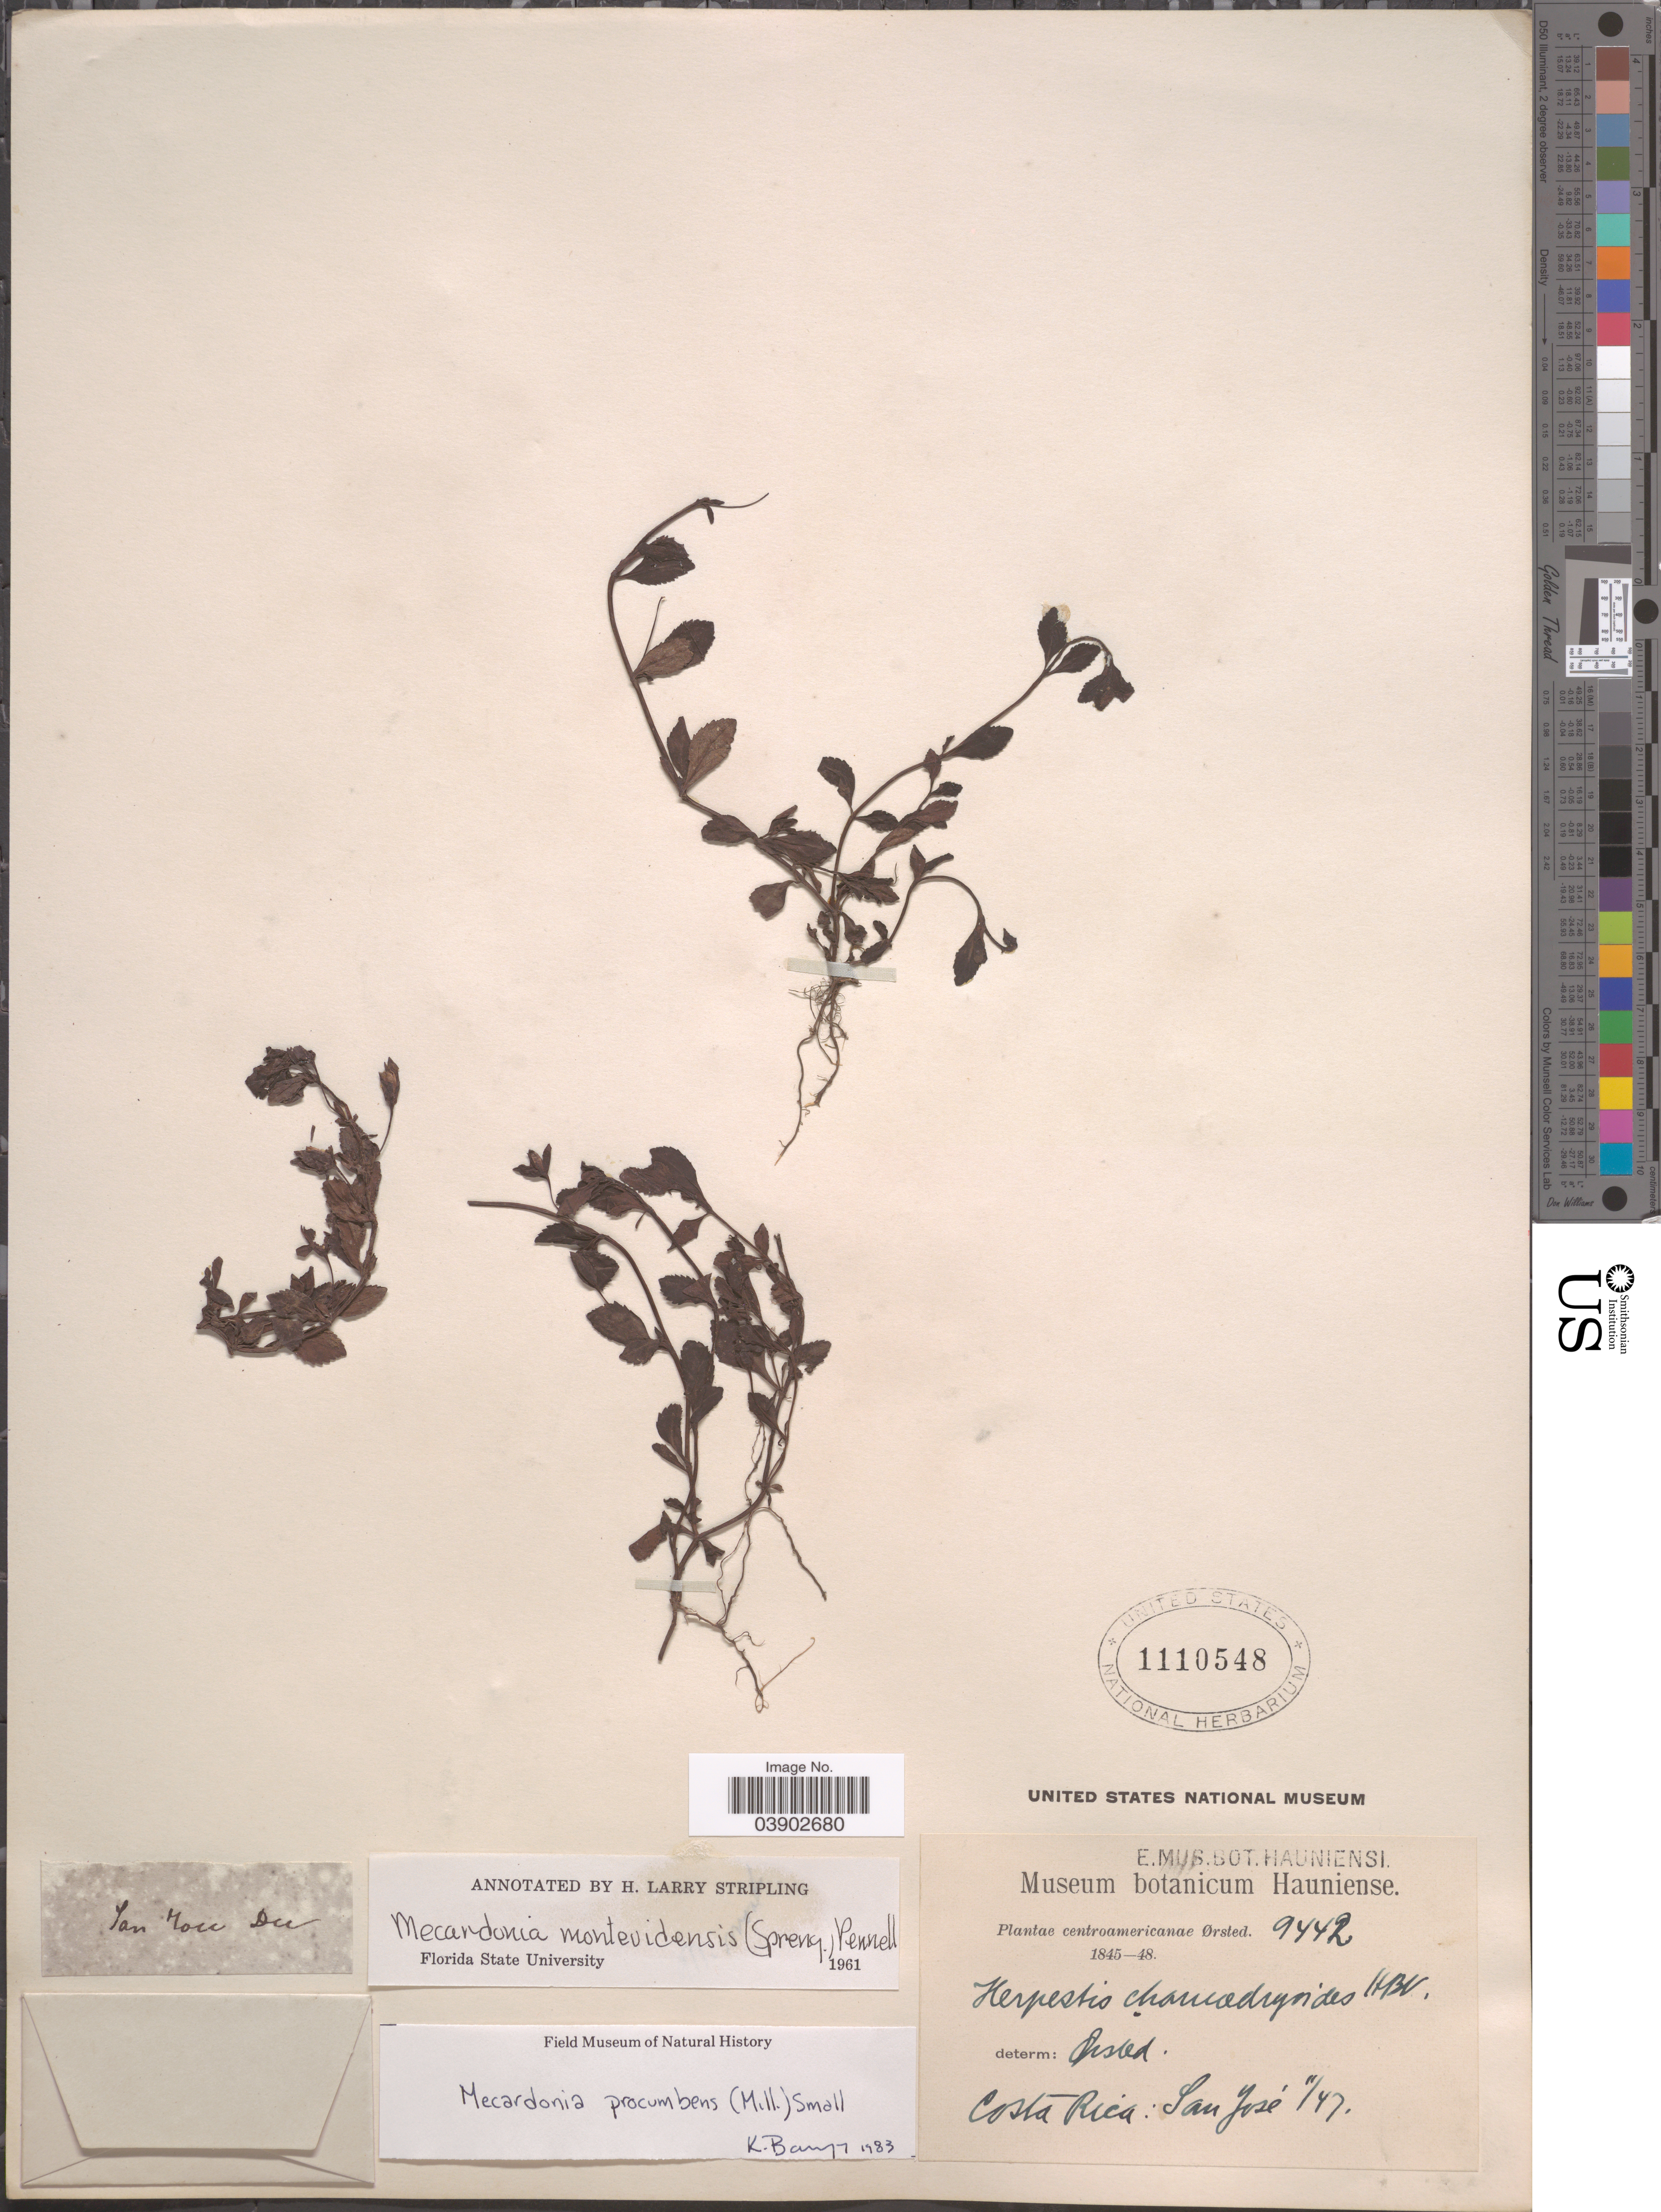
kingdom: Plantae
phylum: Tracheophyta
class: Magnoliopsida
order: Lamiales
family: Plantaginaceae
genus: Mecardonia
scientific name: Mecardonia procumbens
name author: (Mill.) Small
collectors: Ørsted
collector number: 9442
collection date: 1847-11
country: Costa Rica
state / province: San José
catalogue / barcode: US 1110548